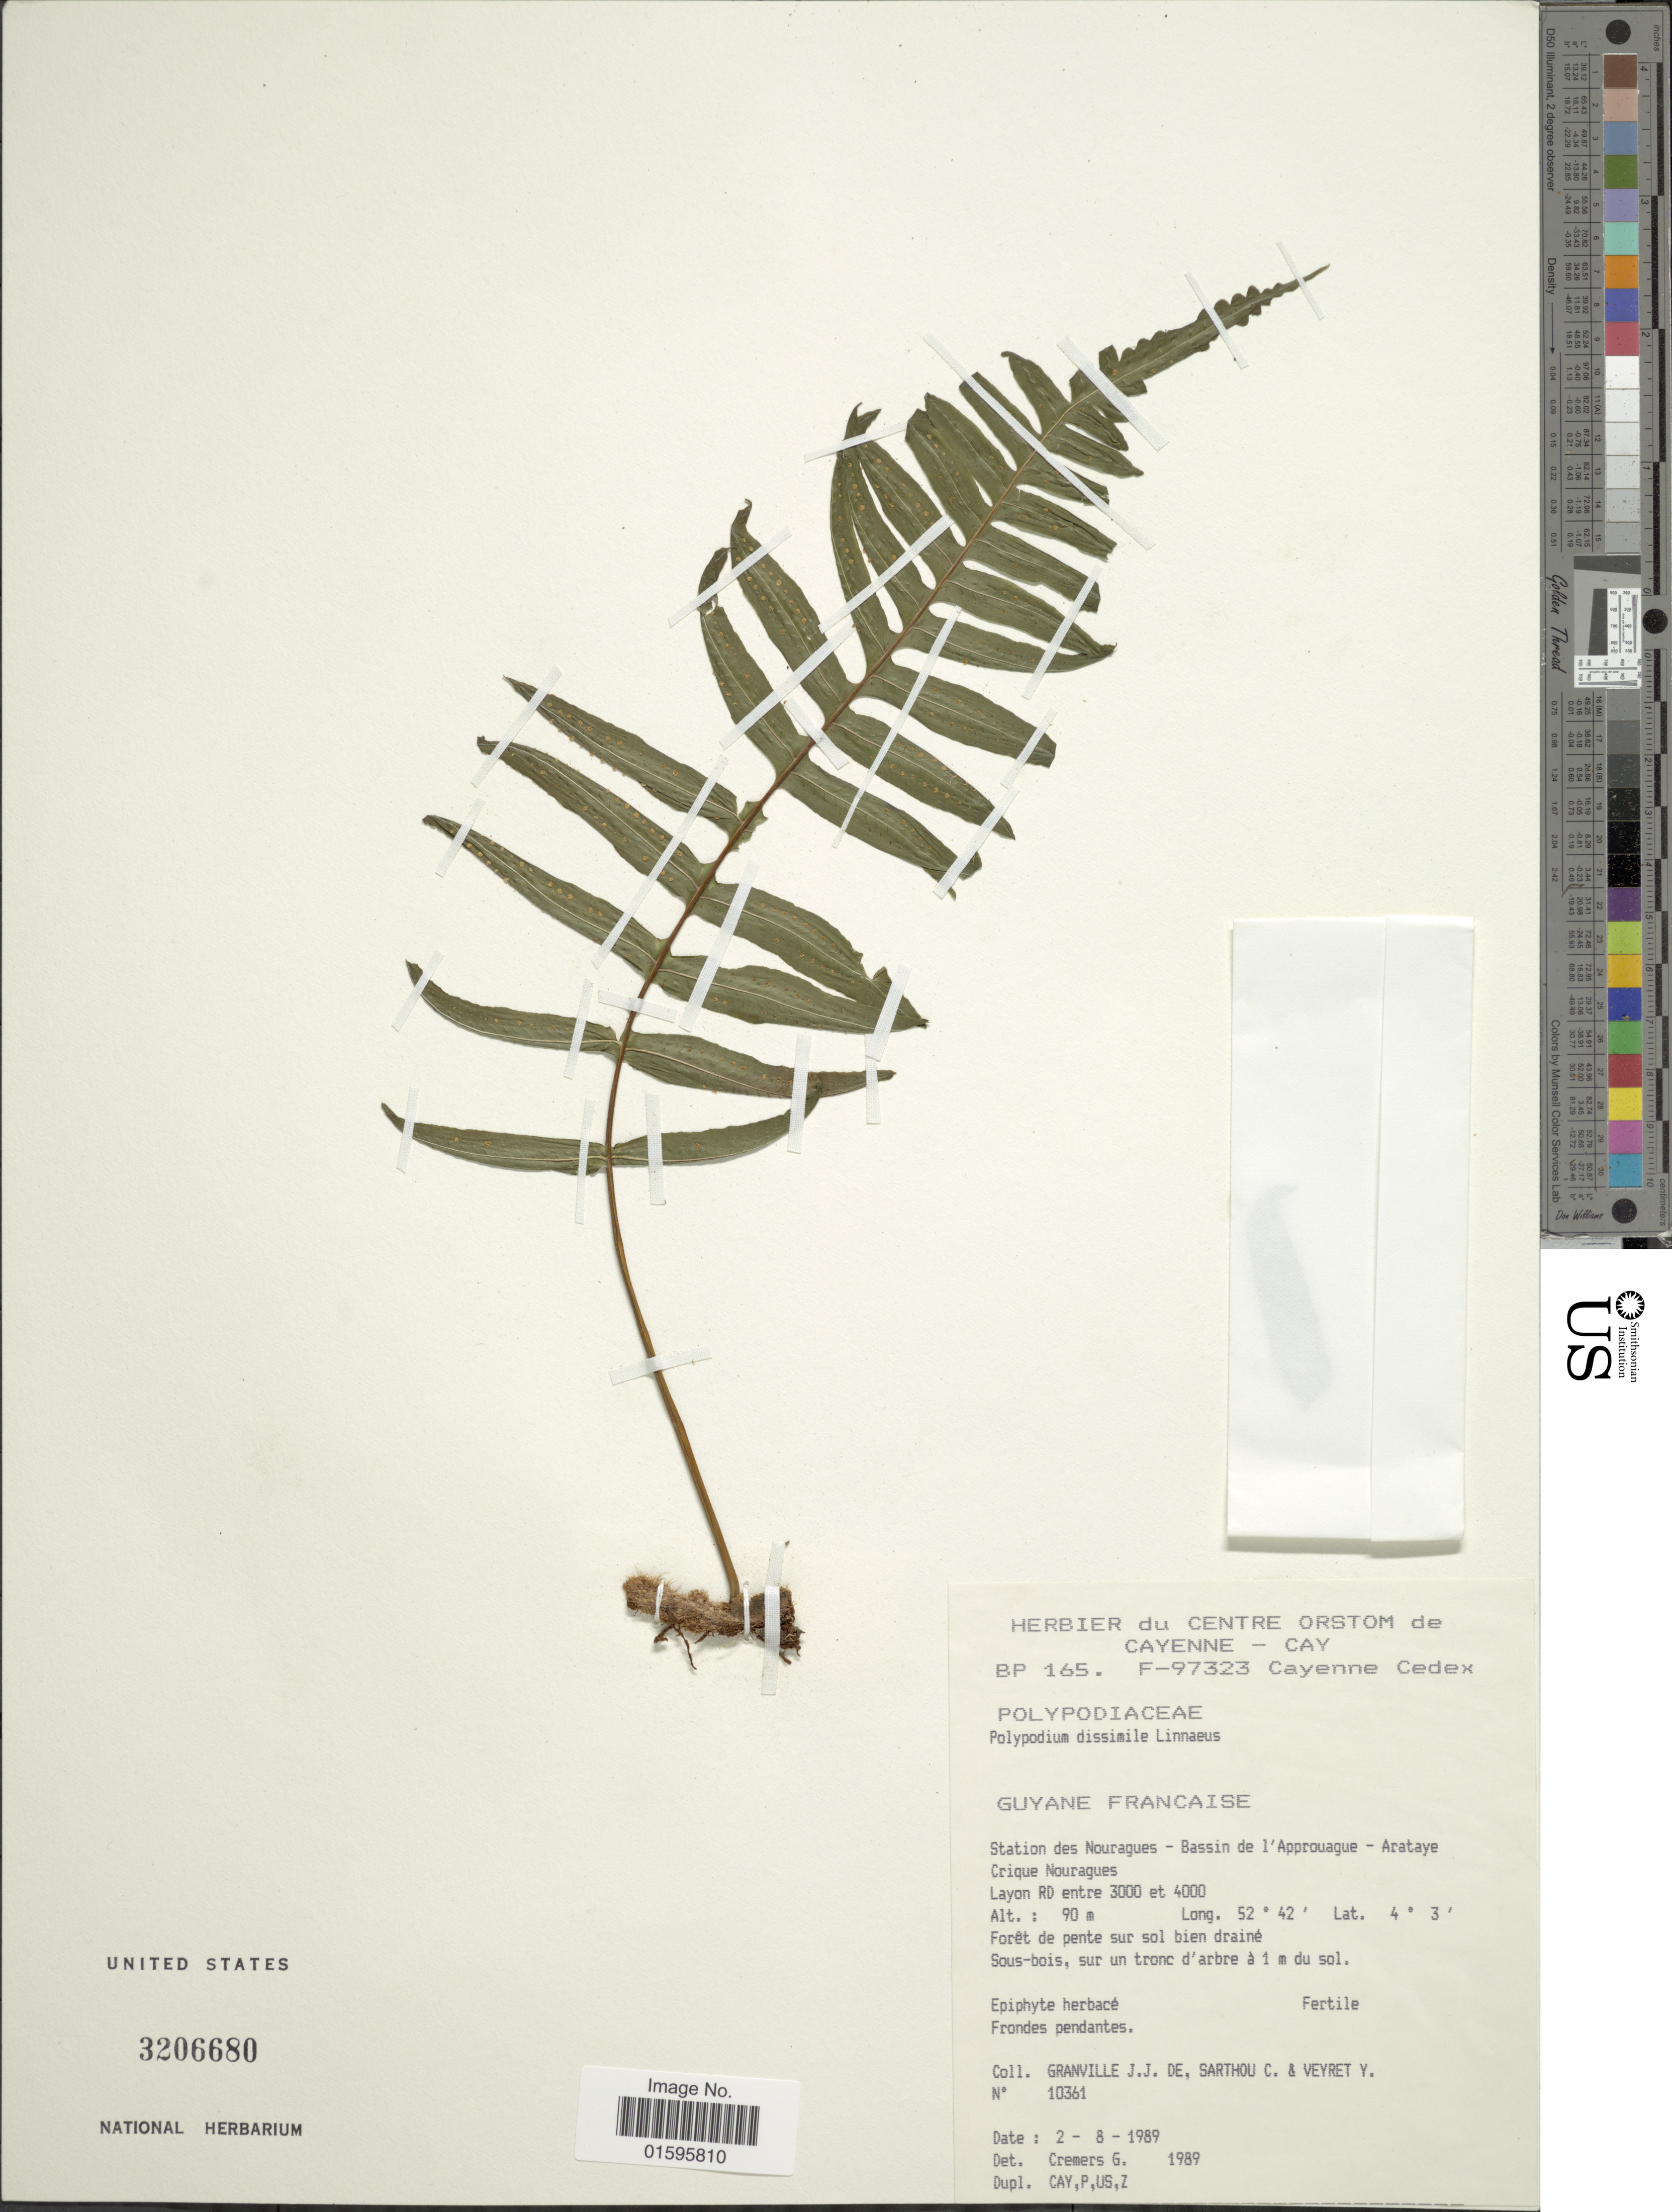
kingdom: Plantae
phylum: Tracheophyta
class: Polypodiopsida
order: Polypodiales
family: Polypodiaceae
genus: Polypodium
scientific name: Polypodium dulce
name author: Poir.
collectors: J.-J. de Granville, C. Sarthou & Y. Veyret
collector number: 10361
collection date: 1989-08-02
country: French Guiana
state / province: Inini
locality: Guyane Francaise, Station des Nouragues, Bassin de l'Approuague, Arataye Crique Nouragues, Layon RD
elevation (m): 90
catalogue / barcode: US 3206680